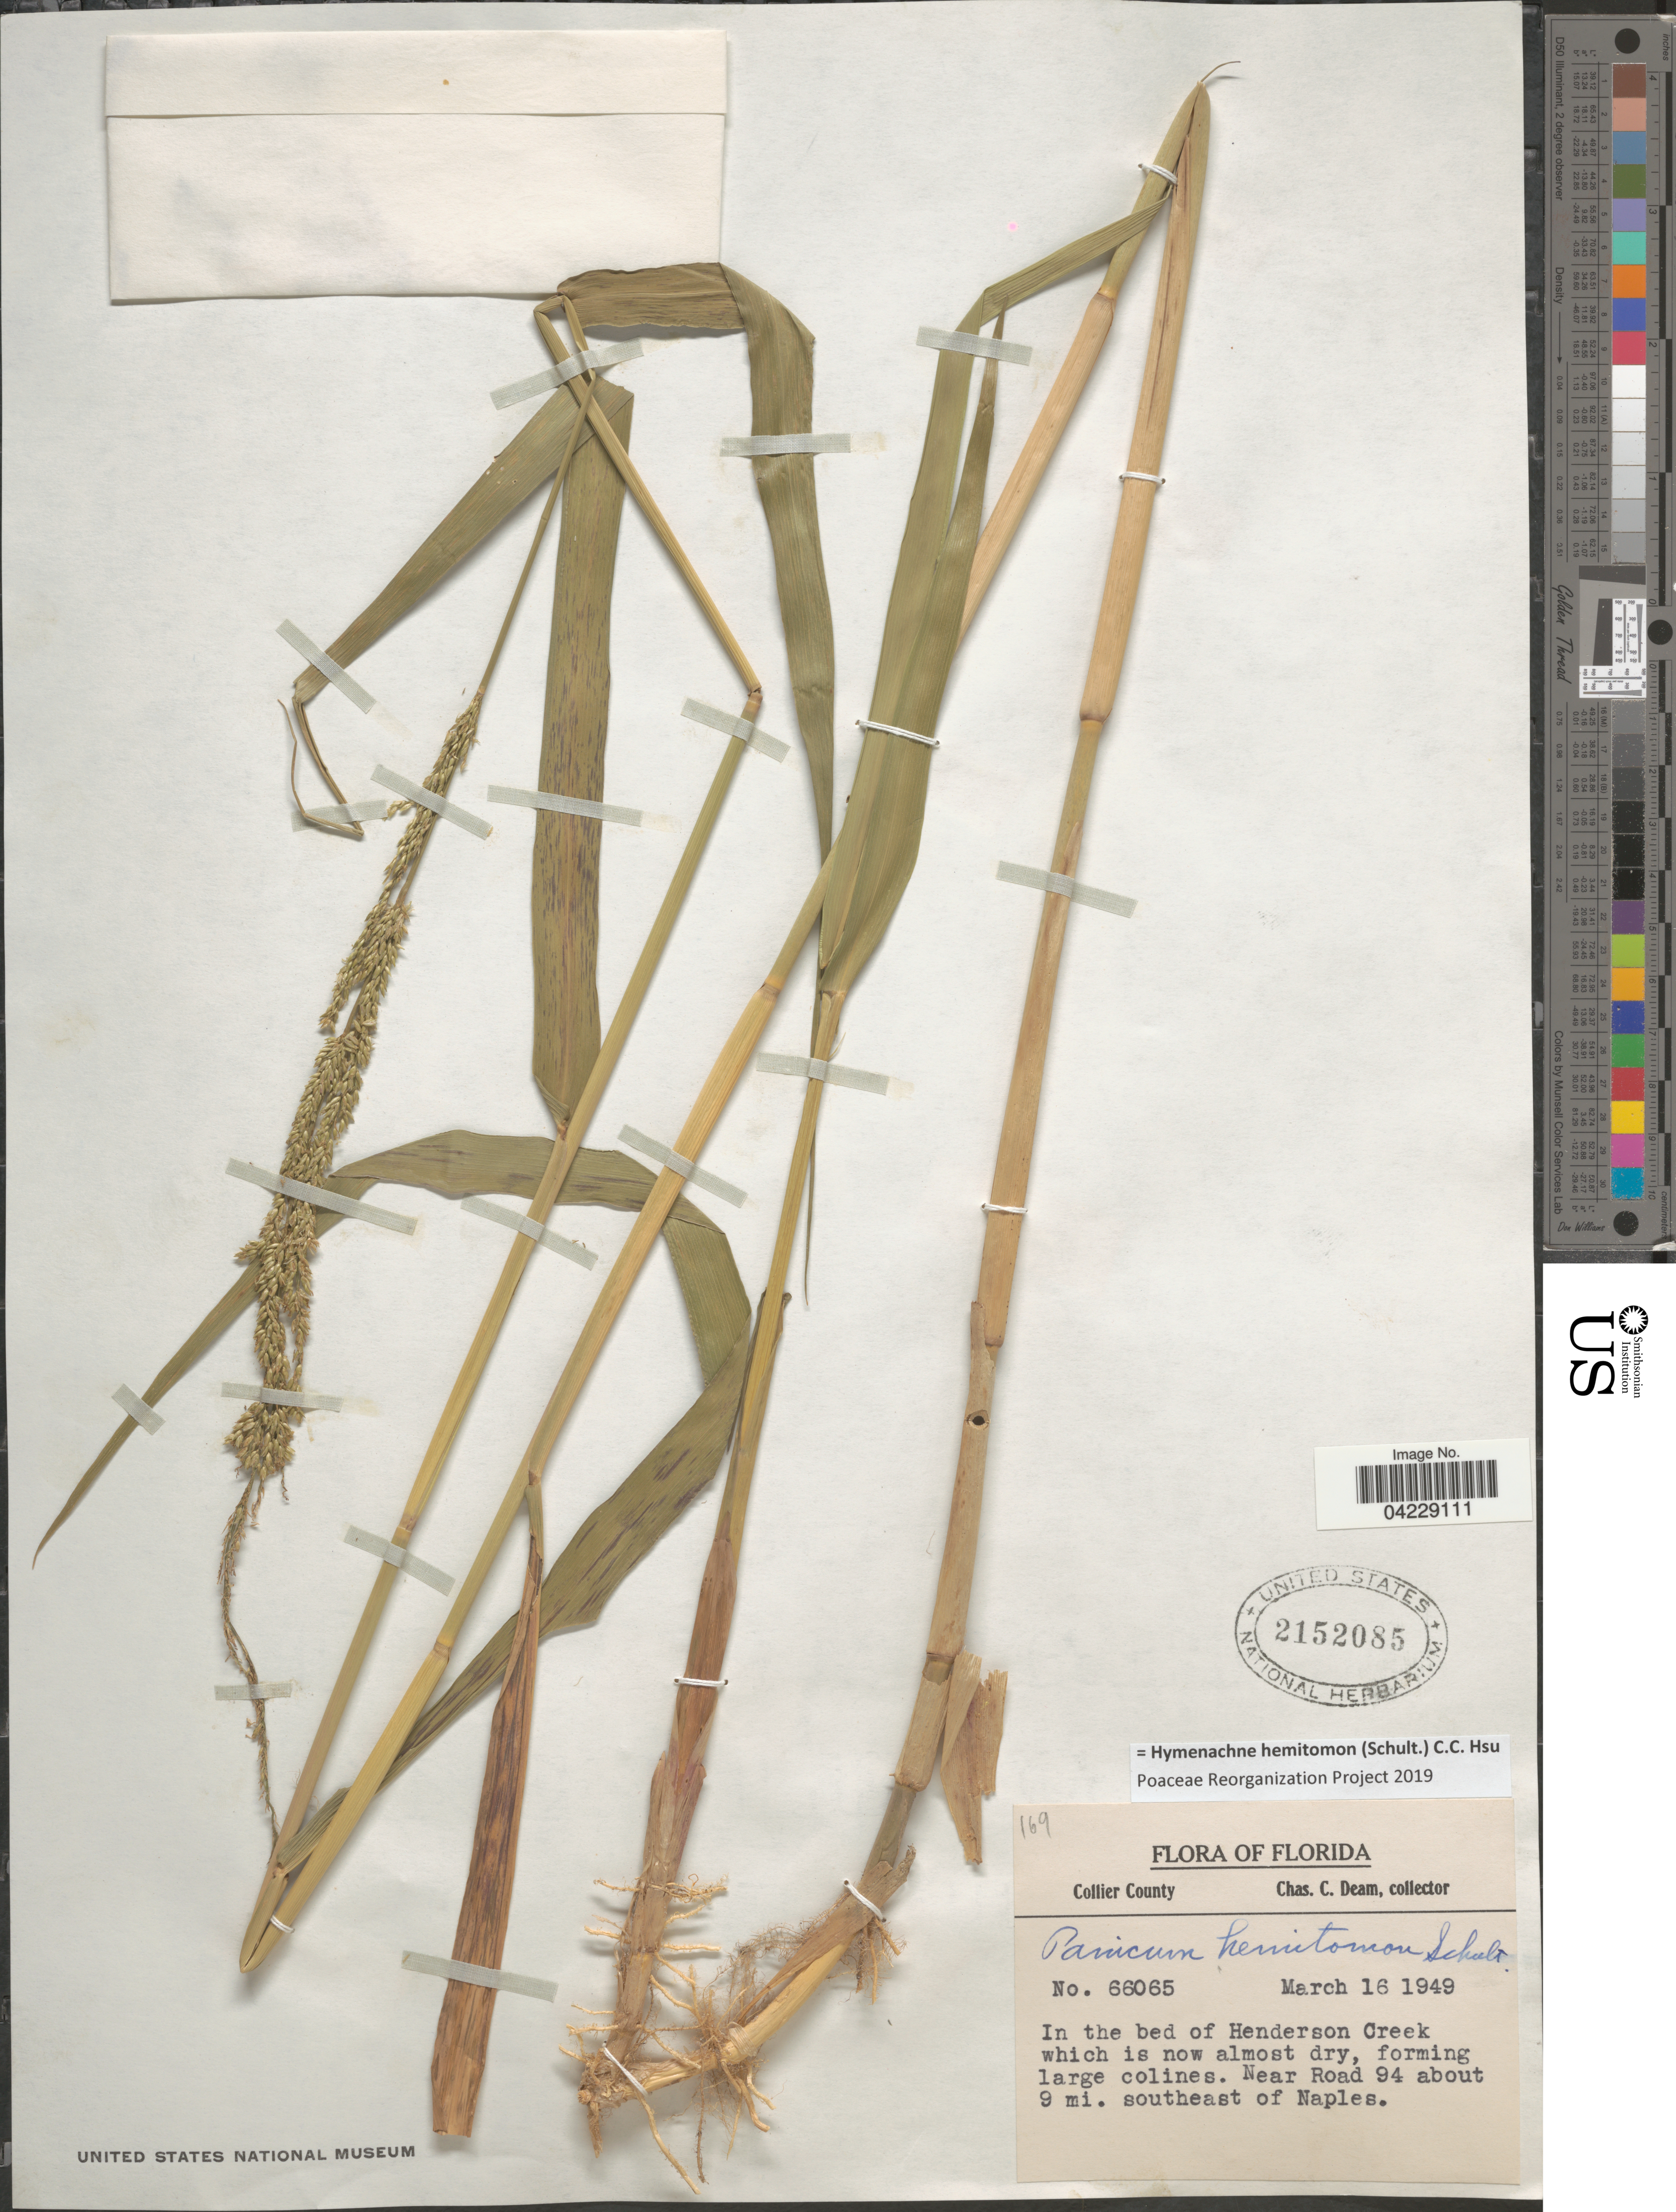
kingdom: Plantae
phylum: Tracheophyta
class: Liliopsida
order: Poales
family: Poaceae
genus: Hymenachne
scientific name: Hymenachne hemitomon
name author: (Schult.) C. C. Hsu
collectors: C. C. Deam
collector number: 66065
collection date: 1949-03-16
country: United States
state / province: Florida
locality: Collier County. In the bed of Henderson Creek which is now almost dry. Near Road 94 about 9 mi. southeast of Naples.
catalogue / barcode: US 2152085